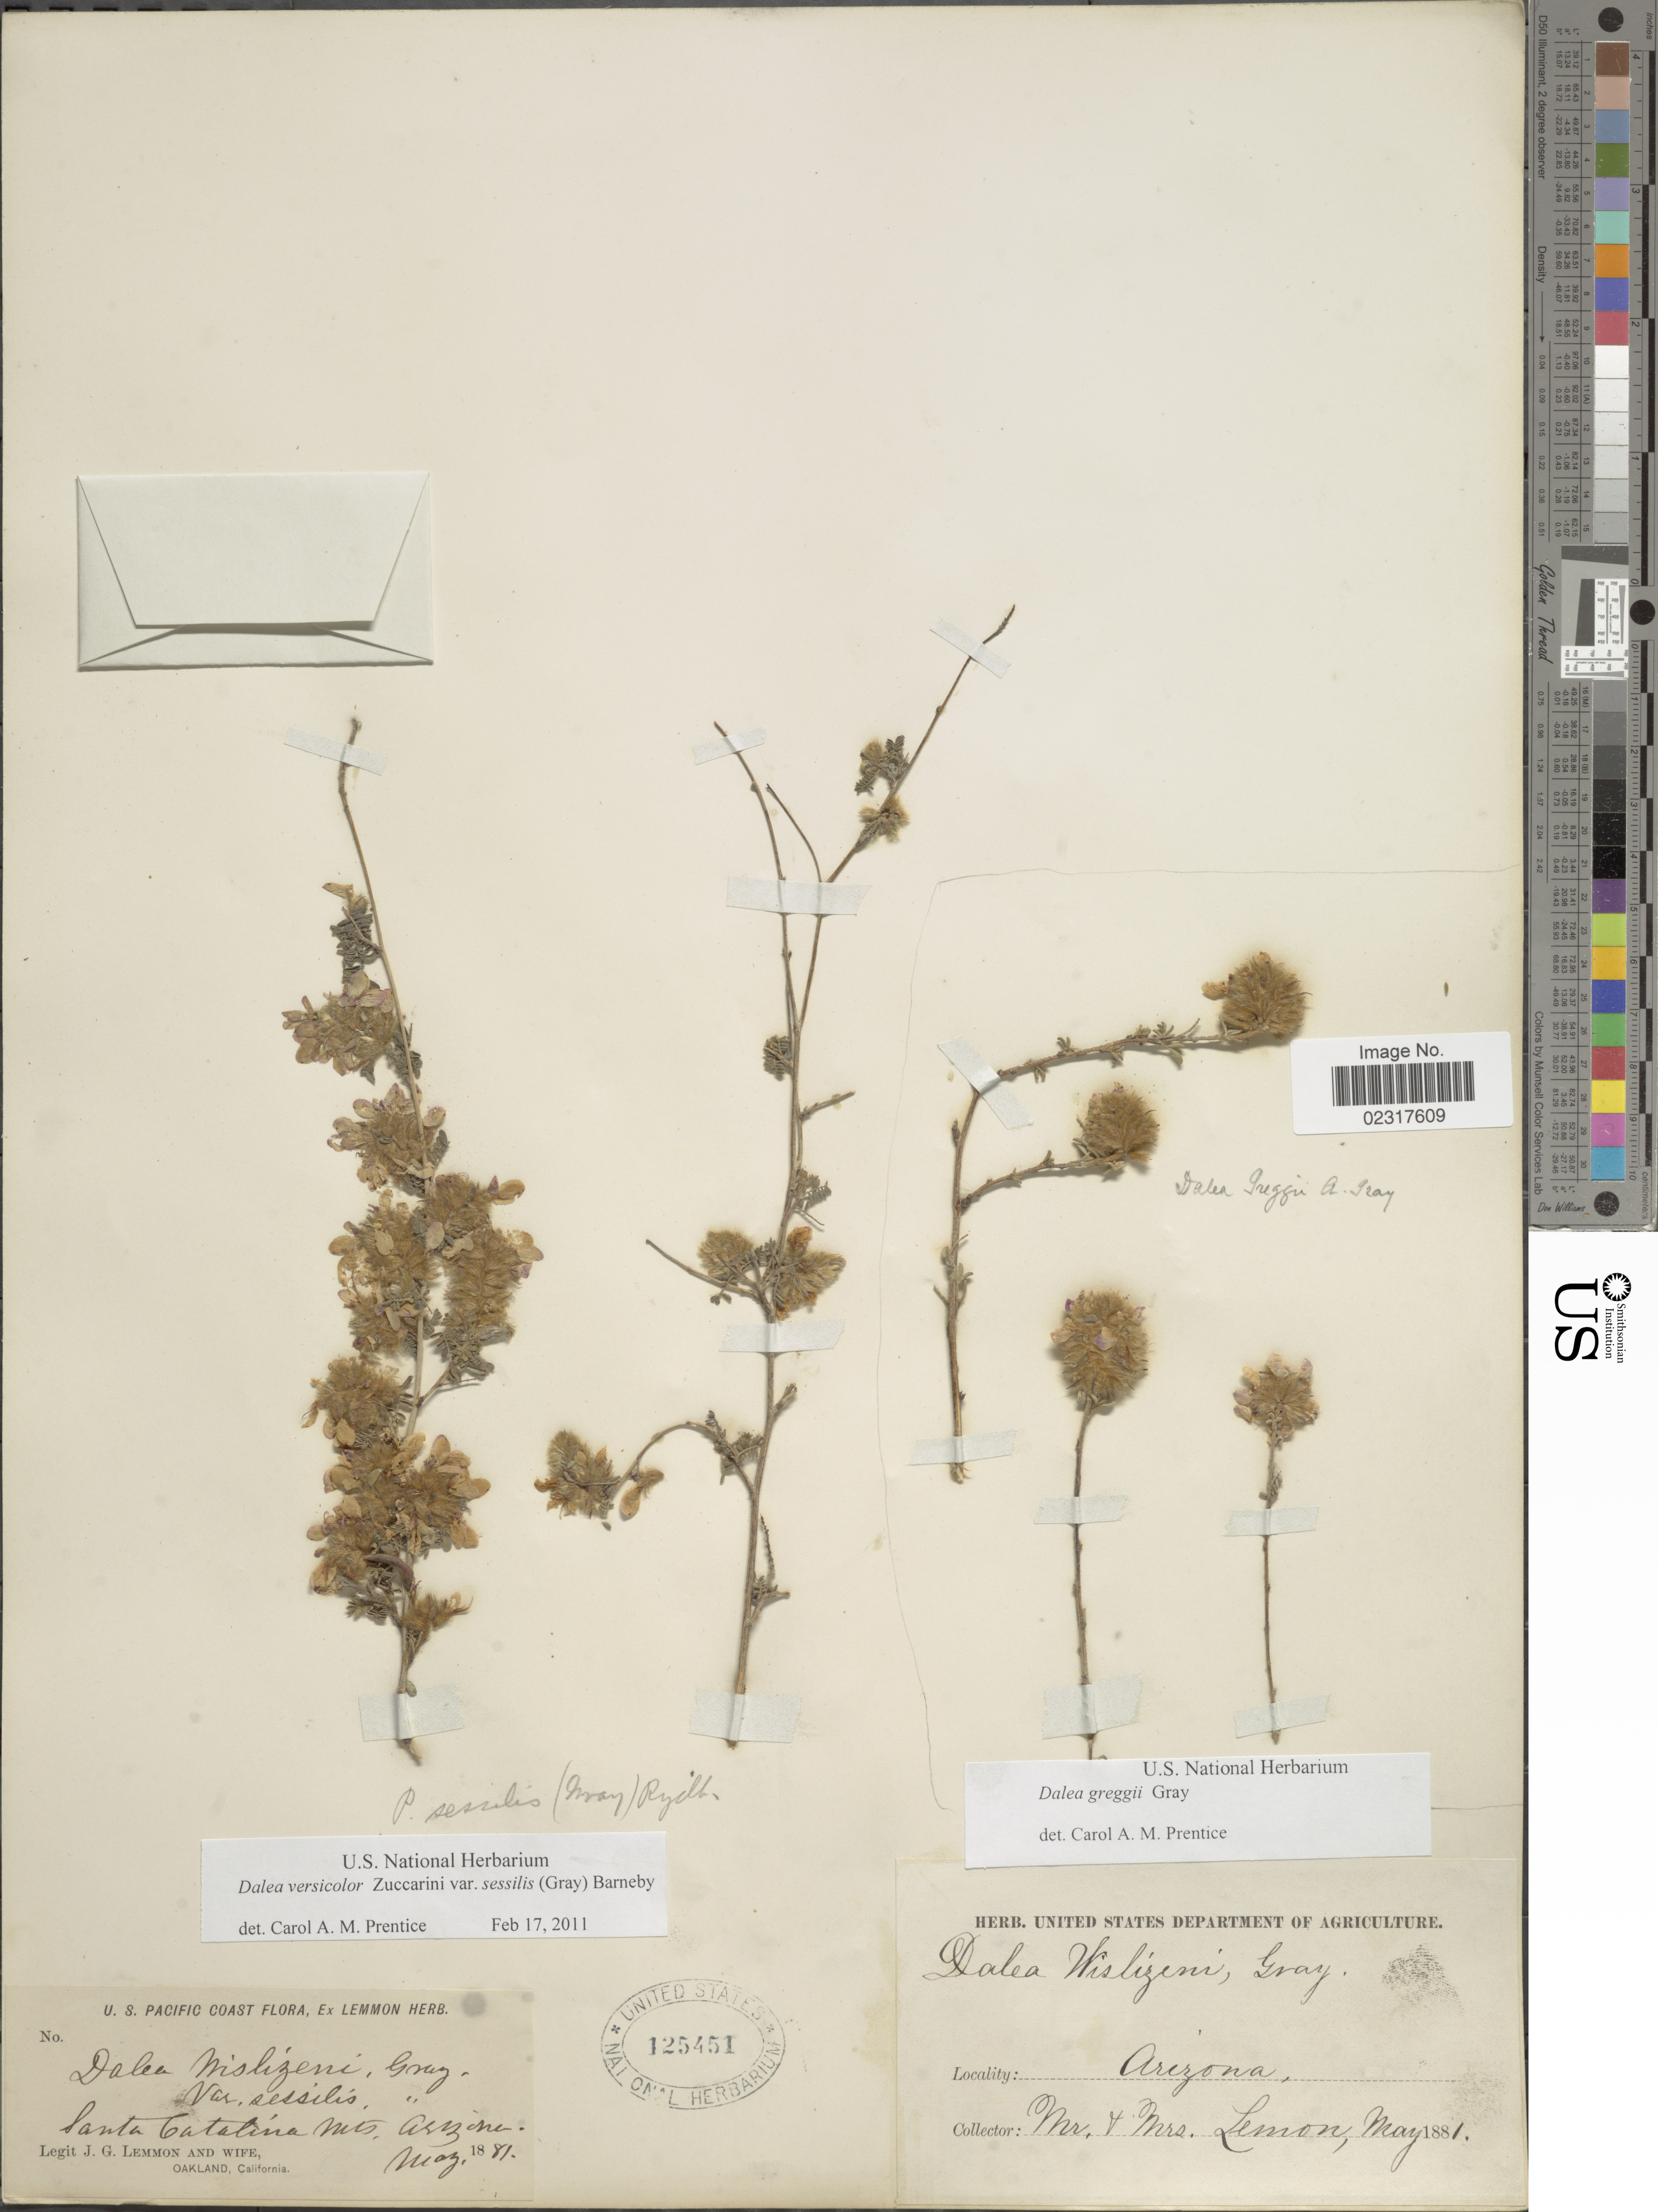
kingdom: Plantae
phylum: Tracheophyta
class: Magnoliopsida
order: Fabales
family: Fabaceae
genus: Dalea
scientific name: Dalea greggii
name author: A. Gray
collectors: J. Lemmon & Mrs. J. G. Lemmon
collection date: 1881-05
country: United States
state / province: Arizona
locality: U.S. Pacific Coast, Santa Catalina Mts.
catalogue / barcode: US 125451